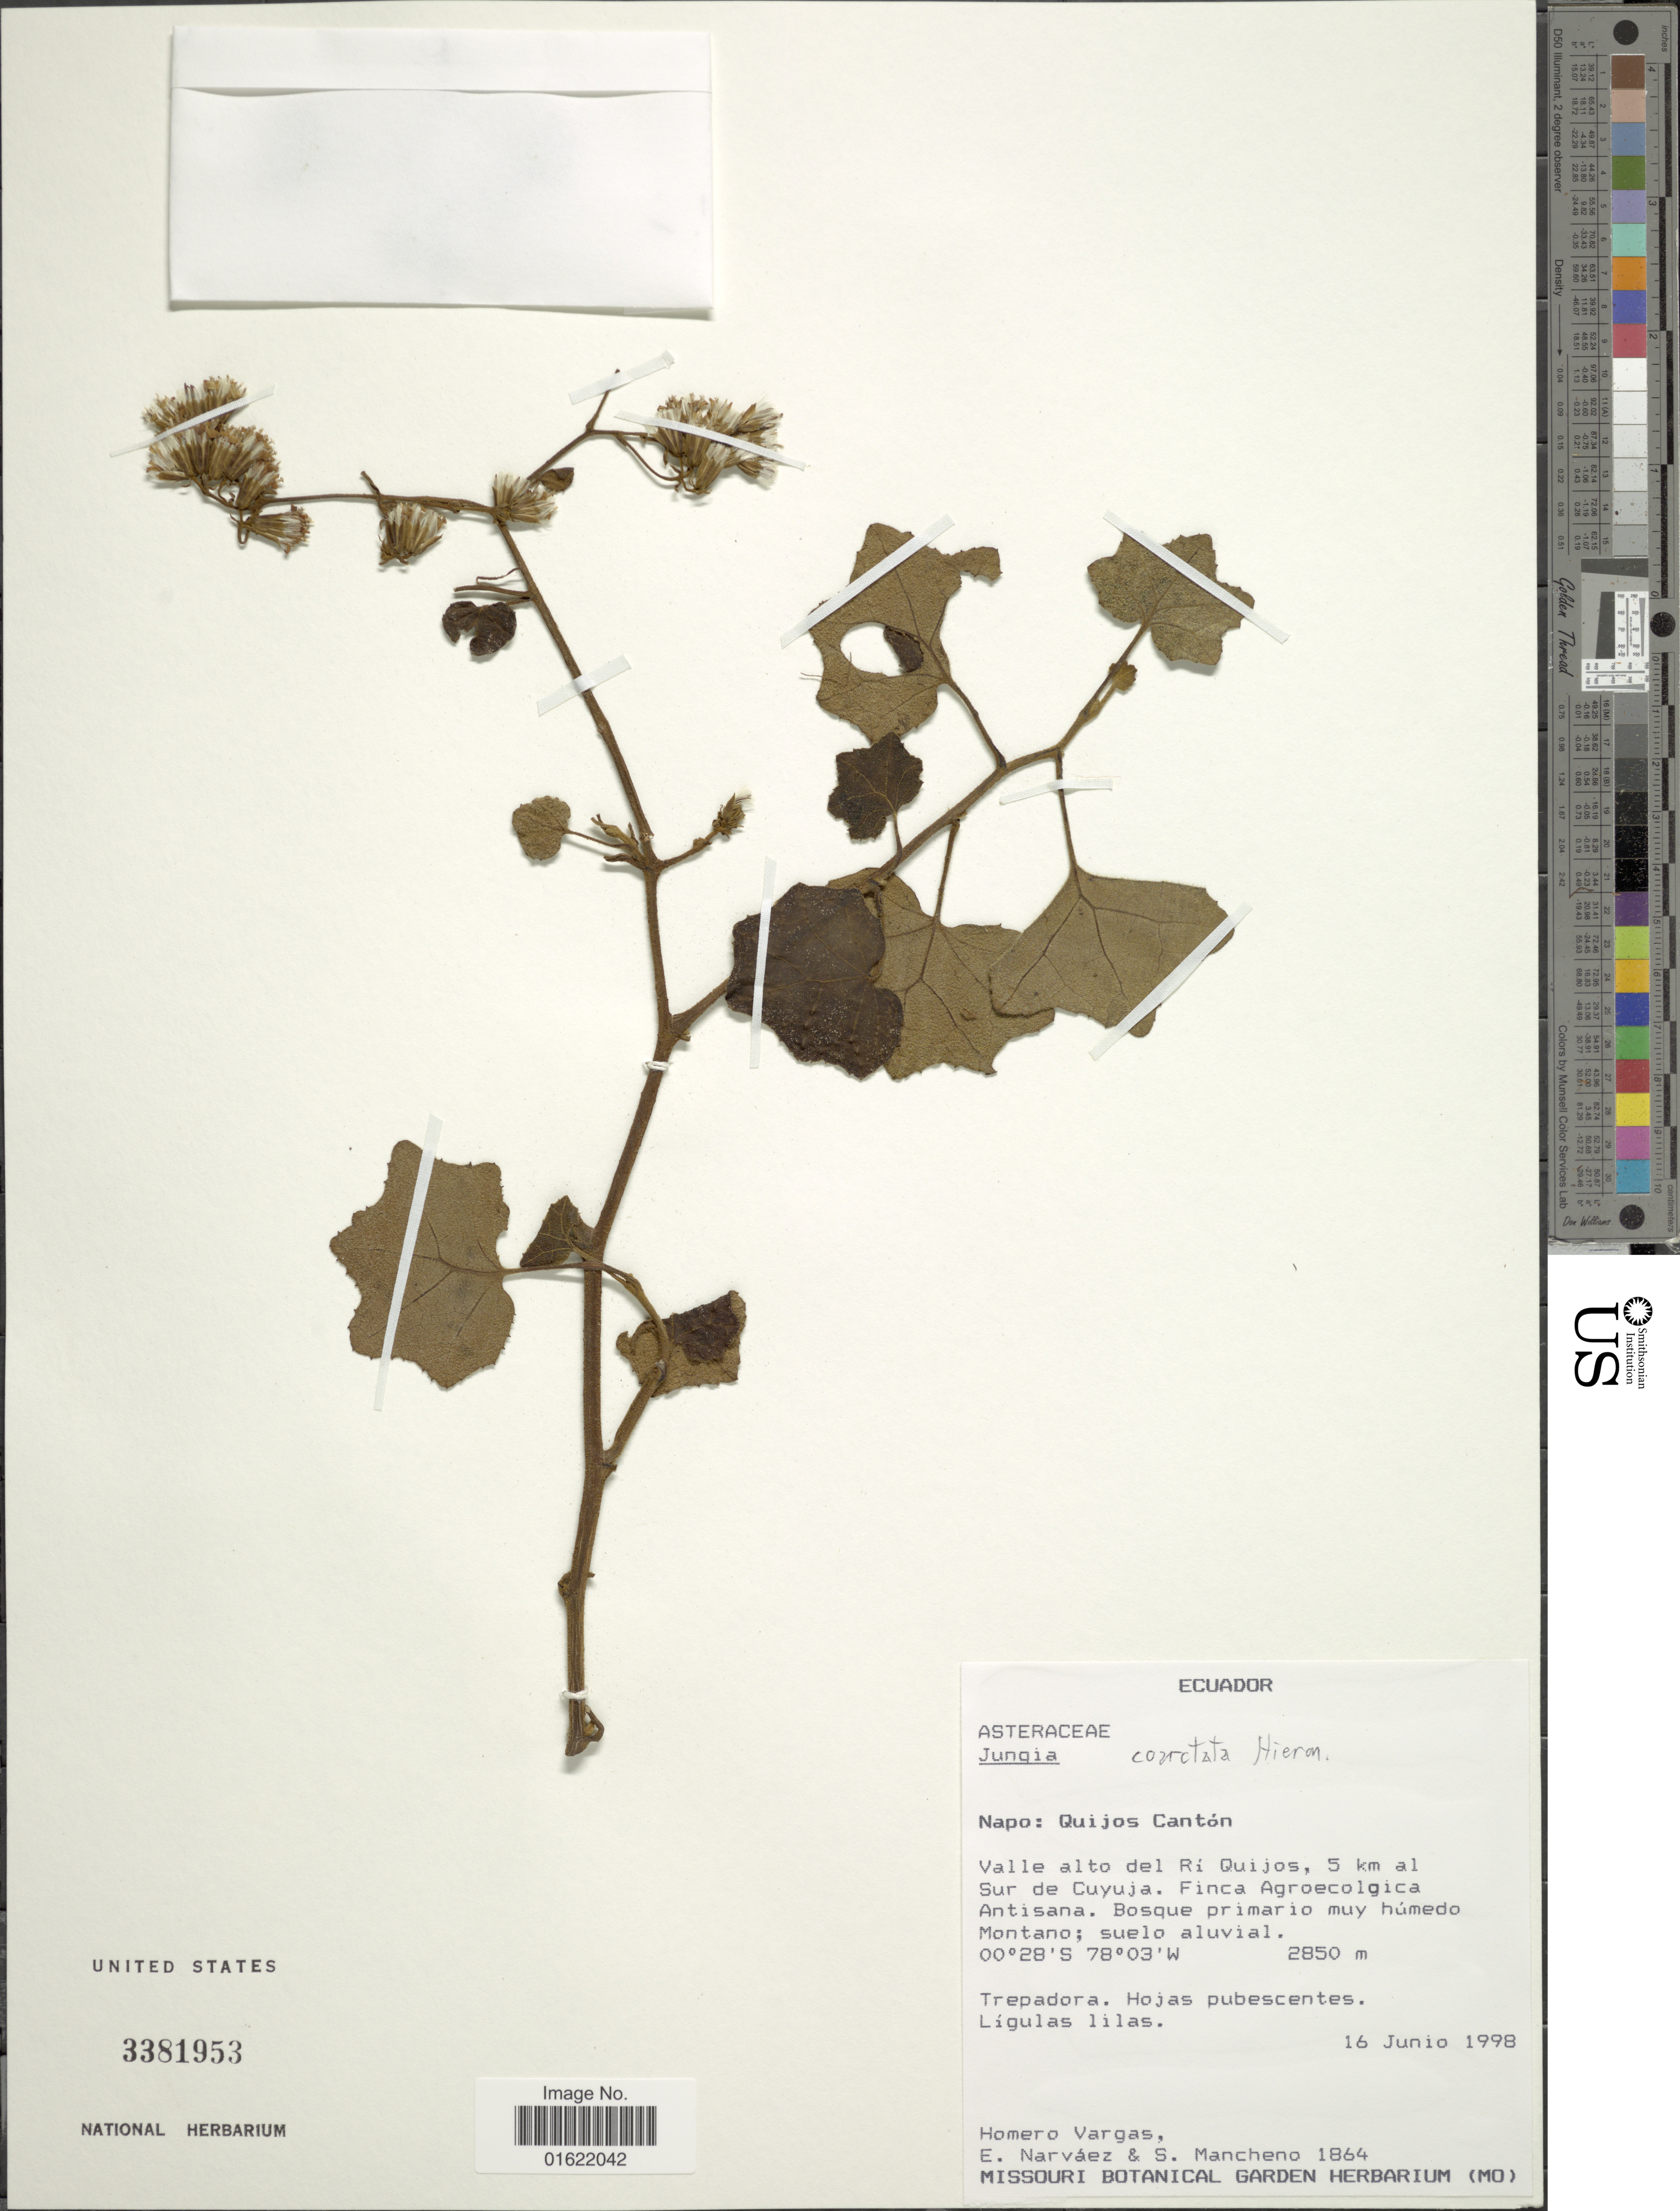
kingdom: Plantae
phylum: Tracheophyta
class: Magnoliopsida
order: Asterales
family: Asteraceae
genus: Jungia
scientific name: Jungia coarctata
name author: Hieron.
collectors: H. Vargas, E. Narváez & S. Mancheno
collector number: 1864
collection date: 1998-06-16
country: Ecuador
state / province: Napo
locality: Quijos Canton. Valle alto del Ri Quijos, 5 km al Sur de Cuyuja. Finca Agroecolgica Antisana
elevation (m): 2850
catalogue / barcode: US 3381953